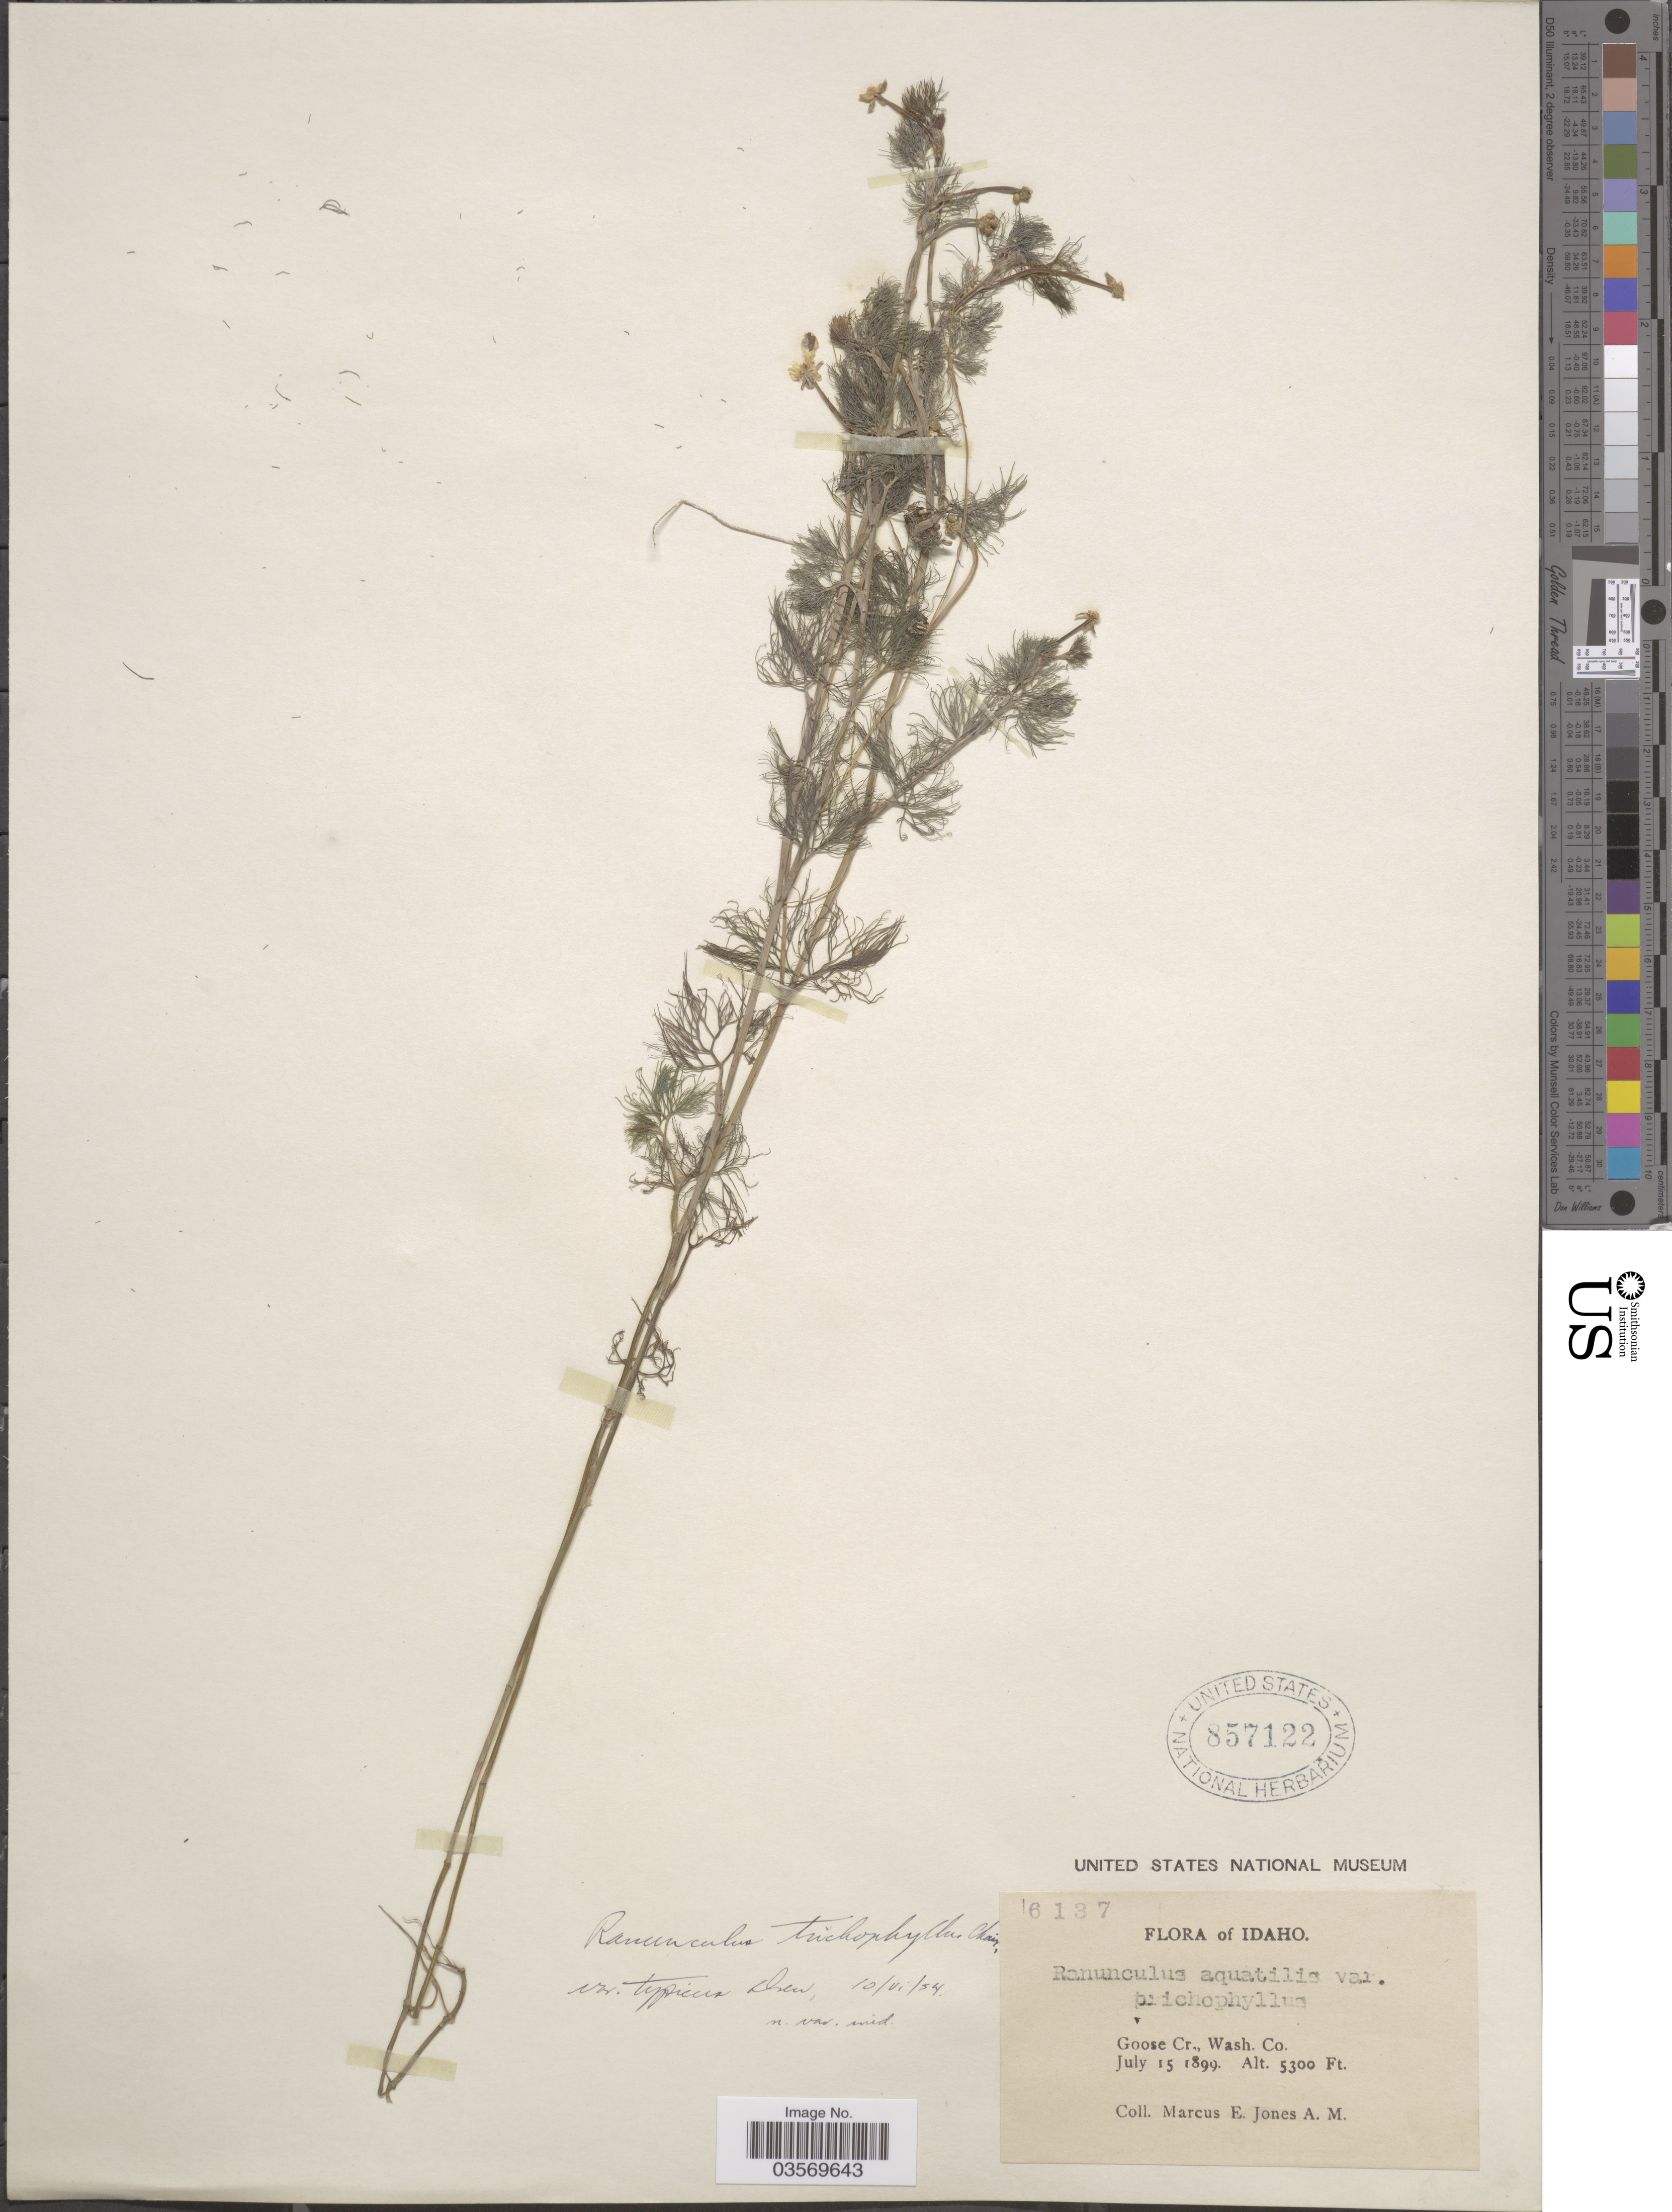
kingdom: Plantae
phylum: Tracheophyta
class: Magnoliopsida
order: Ranunculales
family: Ranunculaceae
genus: Ranunculus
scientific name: Ranunculus trichophyllus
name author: Chaix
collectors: M. E. Jones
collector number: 6137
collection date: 1899-07-15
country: United States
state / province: Idaho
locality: Goose Cr., Wash Co.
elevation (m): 1615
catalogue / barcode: US 857122